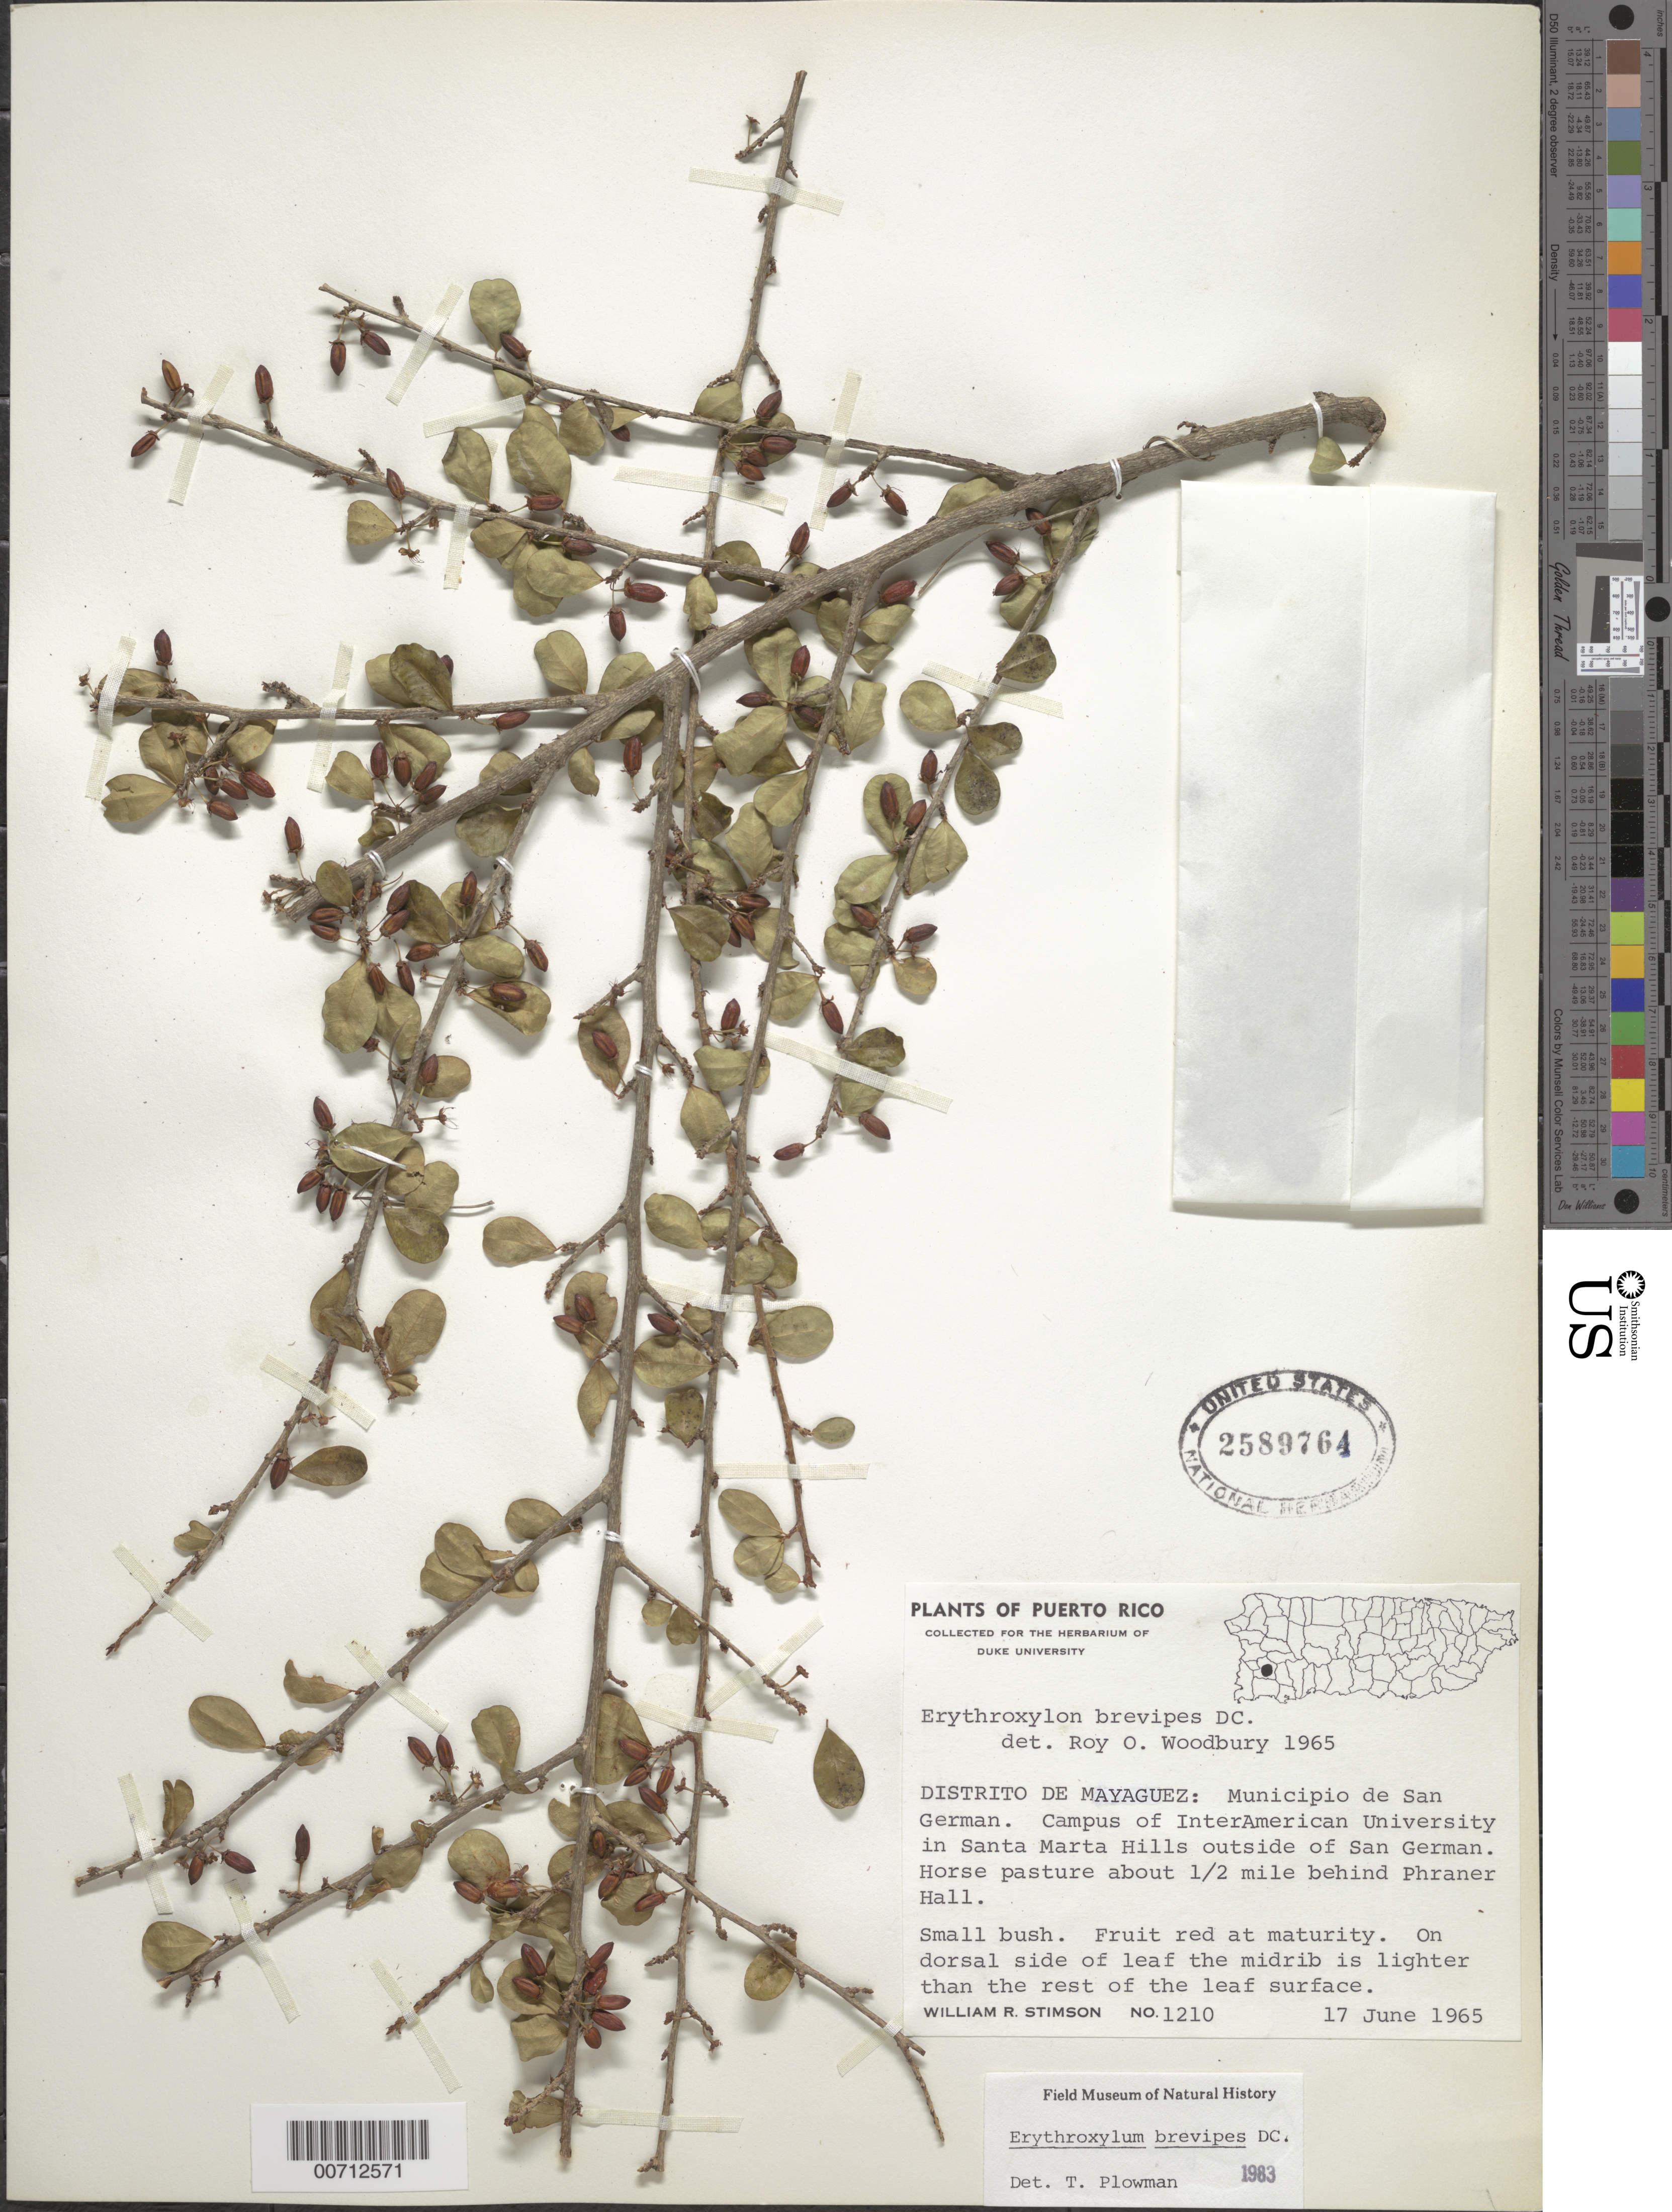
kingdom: Plantae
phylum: Tracheophyta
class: Magnoliopsida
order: Malpighiales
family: Erythroxylaceae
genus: Erythroxylum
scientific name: Erythroxylum brevipes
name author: DC.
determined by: Woodbury, R. O.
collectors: W. R. Stimson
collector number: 1210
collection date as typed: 17 Jun 1965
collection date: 1965-06-17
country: Puerto Rico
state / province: Mayaguez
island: Greater Antilles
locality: Mun: San German; campus of InterAmerican Univ. in Santa Marta hills outside of San German, horse pasture about 1/2 mi behind Phraner Hall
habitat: Horse pasture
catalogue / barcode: US 2589764